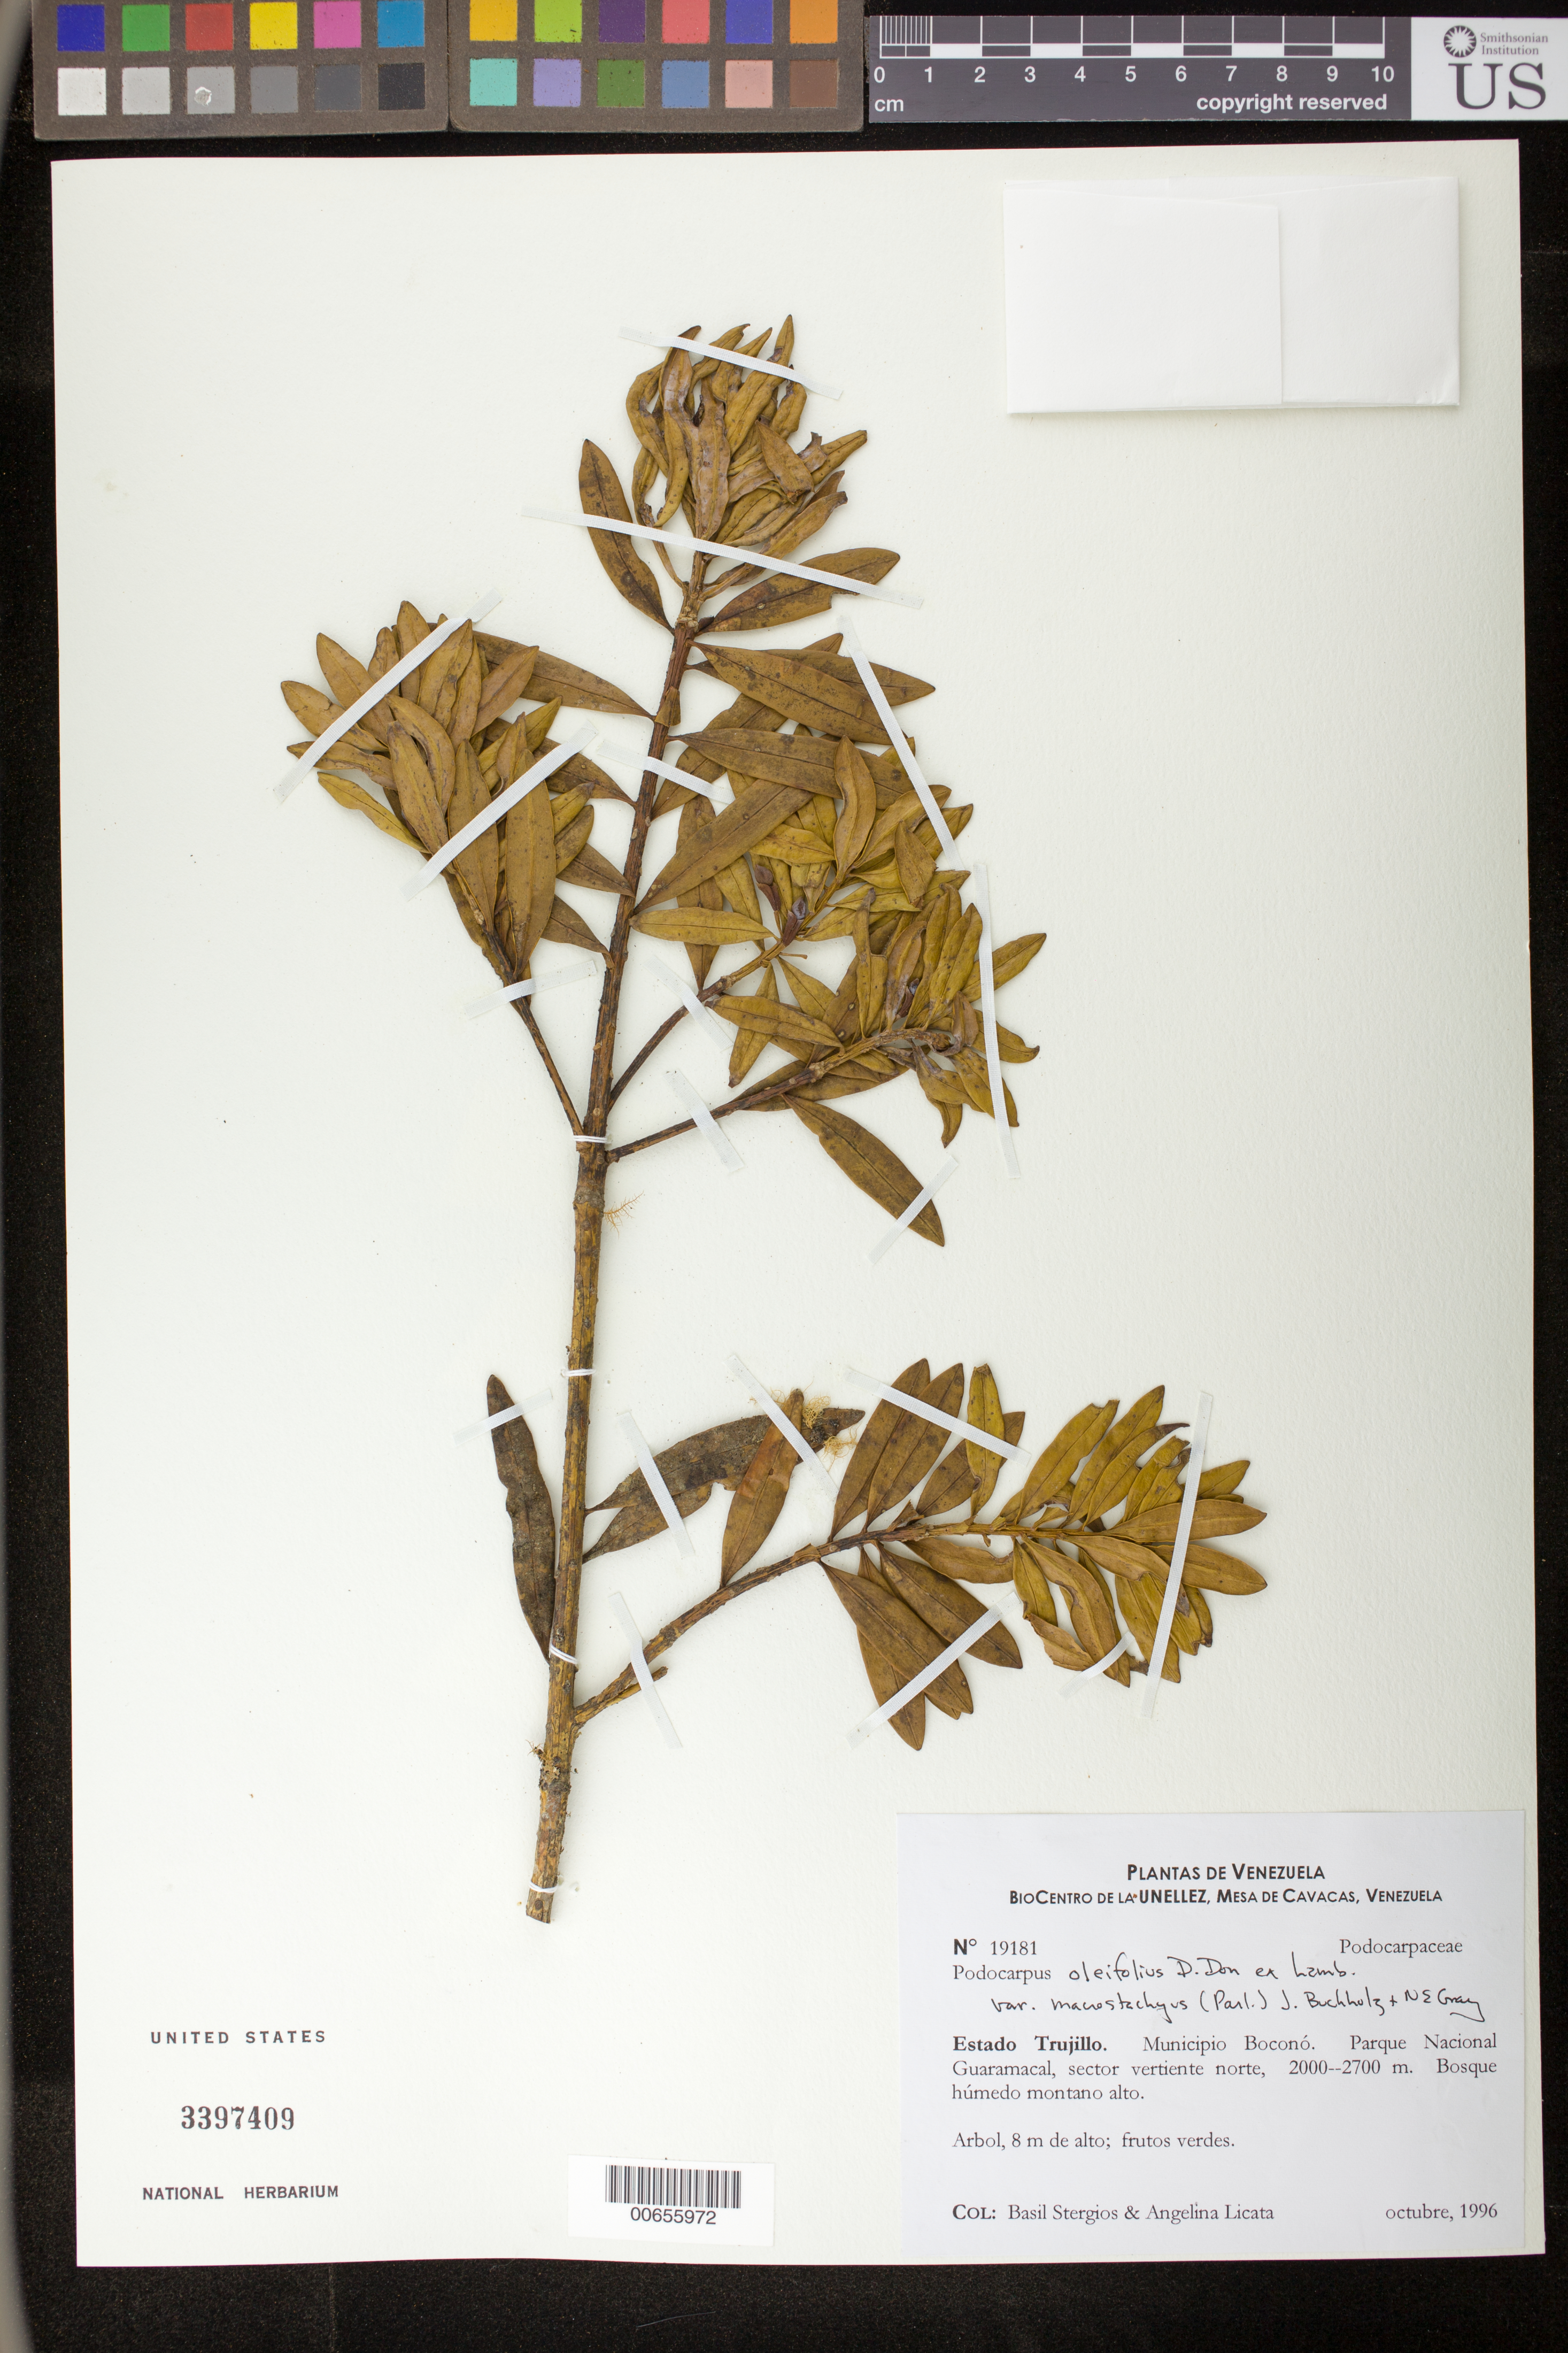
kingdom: Plantae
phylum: Tracheophyta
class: Pinopsida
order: Pinales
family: Podocarpaceae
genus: Podocarpus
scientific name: Podocarpus oleifolius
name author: D. Don ex Lamb.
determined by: Dorr, L. J., (BOT), Smithsonian Institution - National Museum of Natural History (UNITED STATES)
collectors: B. G. Stergios & A. Licata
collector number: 19181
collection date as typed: Oct 1996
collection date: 1996-10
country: Venezuela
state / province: Trujillo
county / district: Boconó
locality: Parque Nacional Guaramacal, vertiente N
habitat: Bosque húmedo montano alto.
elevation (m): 2000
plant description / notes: CTES, PORT, US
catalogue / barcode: US 3397409